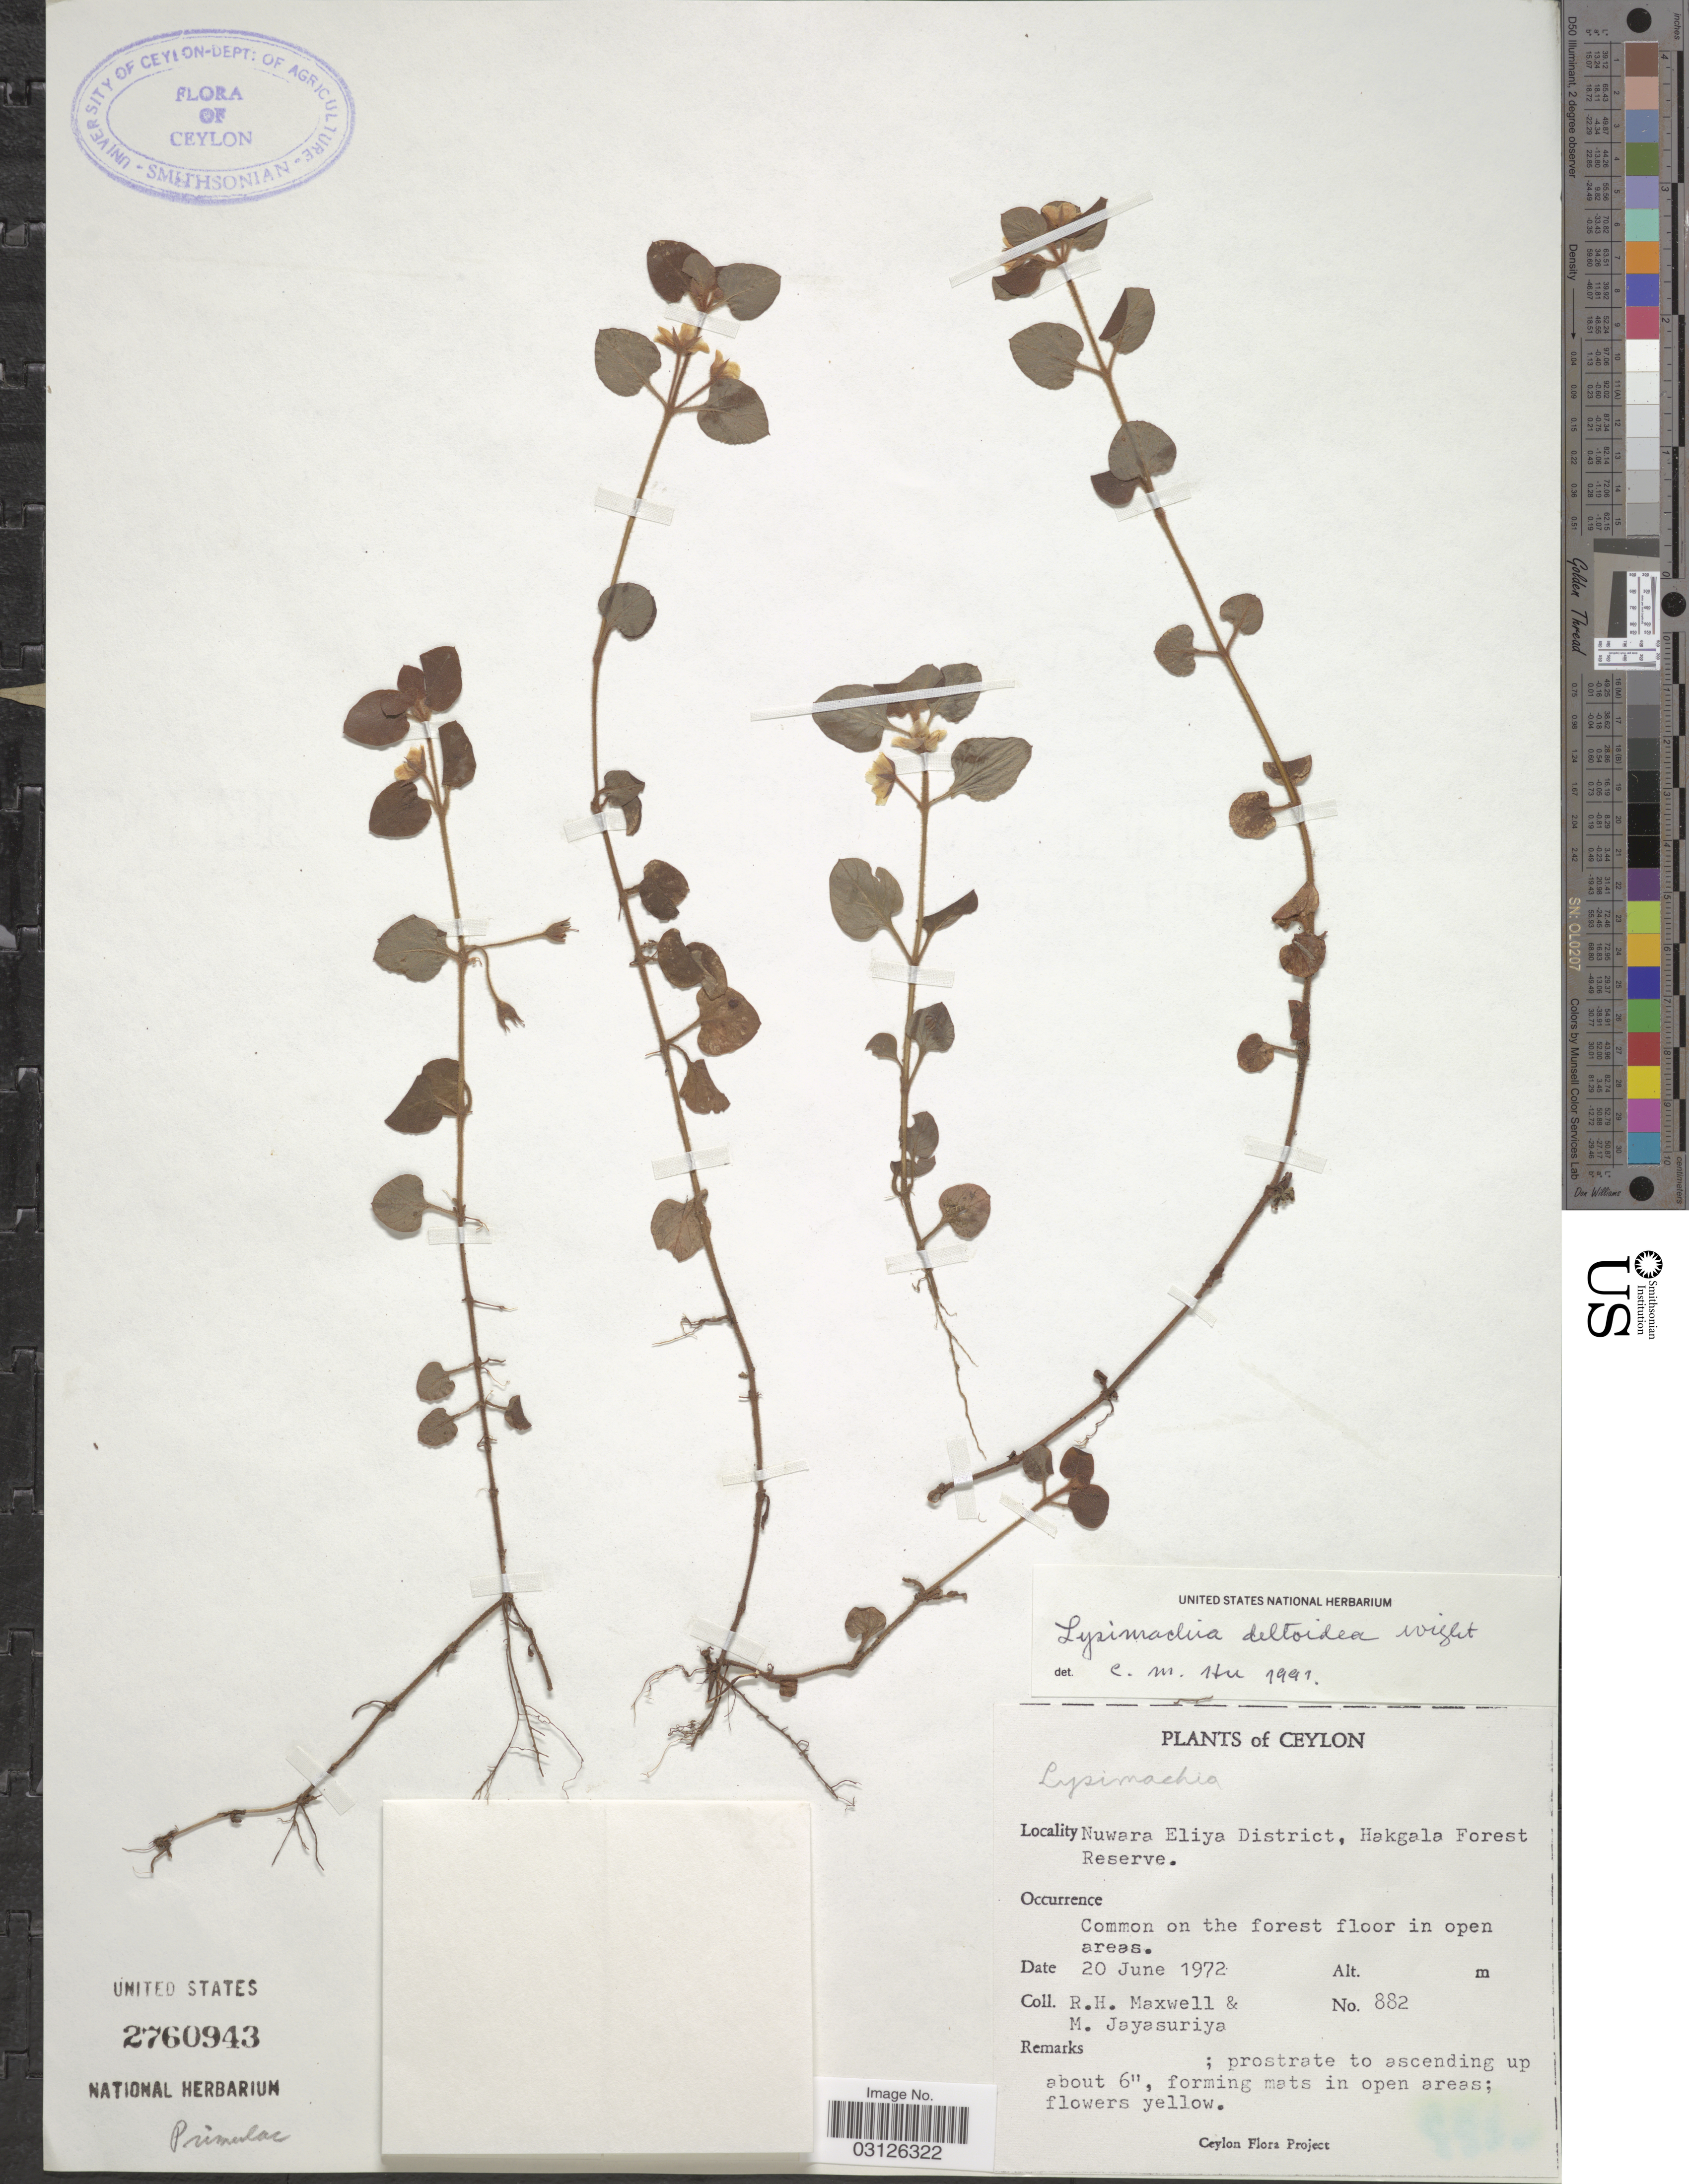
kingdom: Plantae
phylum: Tracheophyta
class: Magnoliopsida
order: Ericales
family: Primulaceae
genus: Lysimachia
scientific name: Lysimachia deltoidea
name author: Wight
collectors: R. Maxwell & M. Jayasuriya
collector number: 882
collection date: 1972-06-20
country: Sri Lanka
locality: Ceylon. Nuwara Eliya District, Hakgala Forest Reserve.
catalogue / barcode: US 2760943